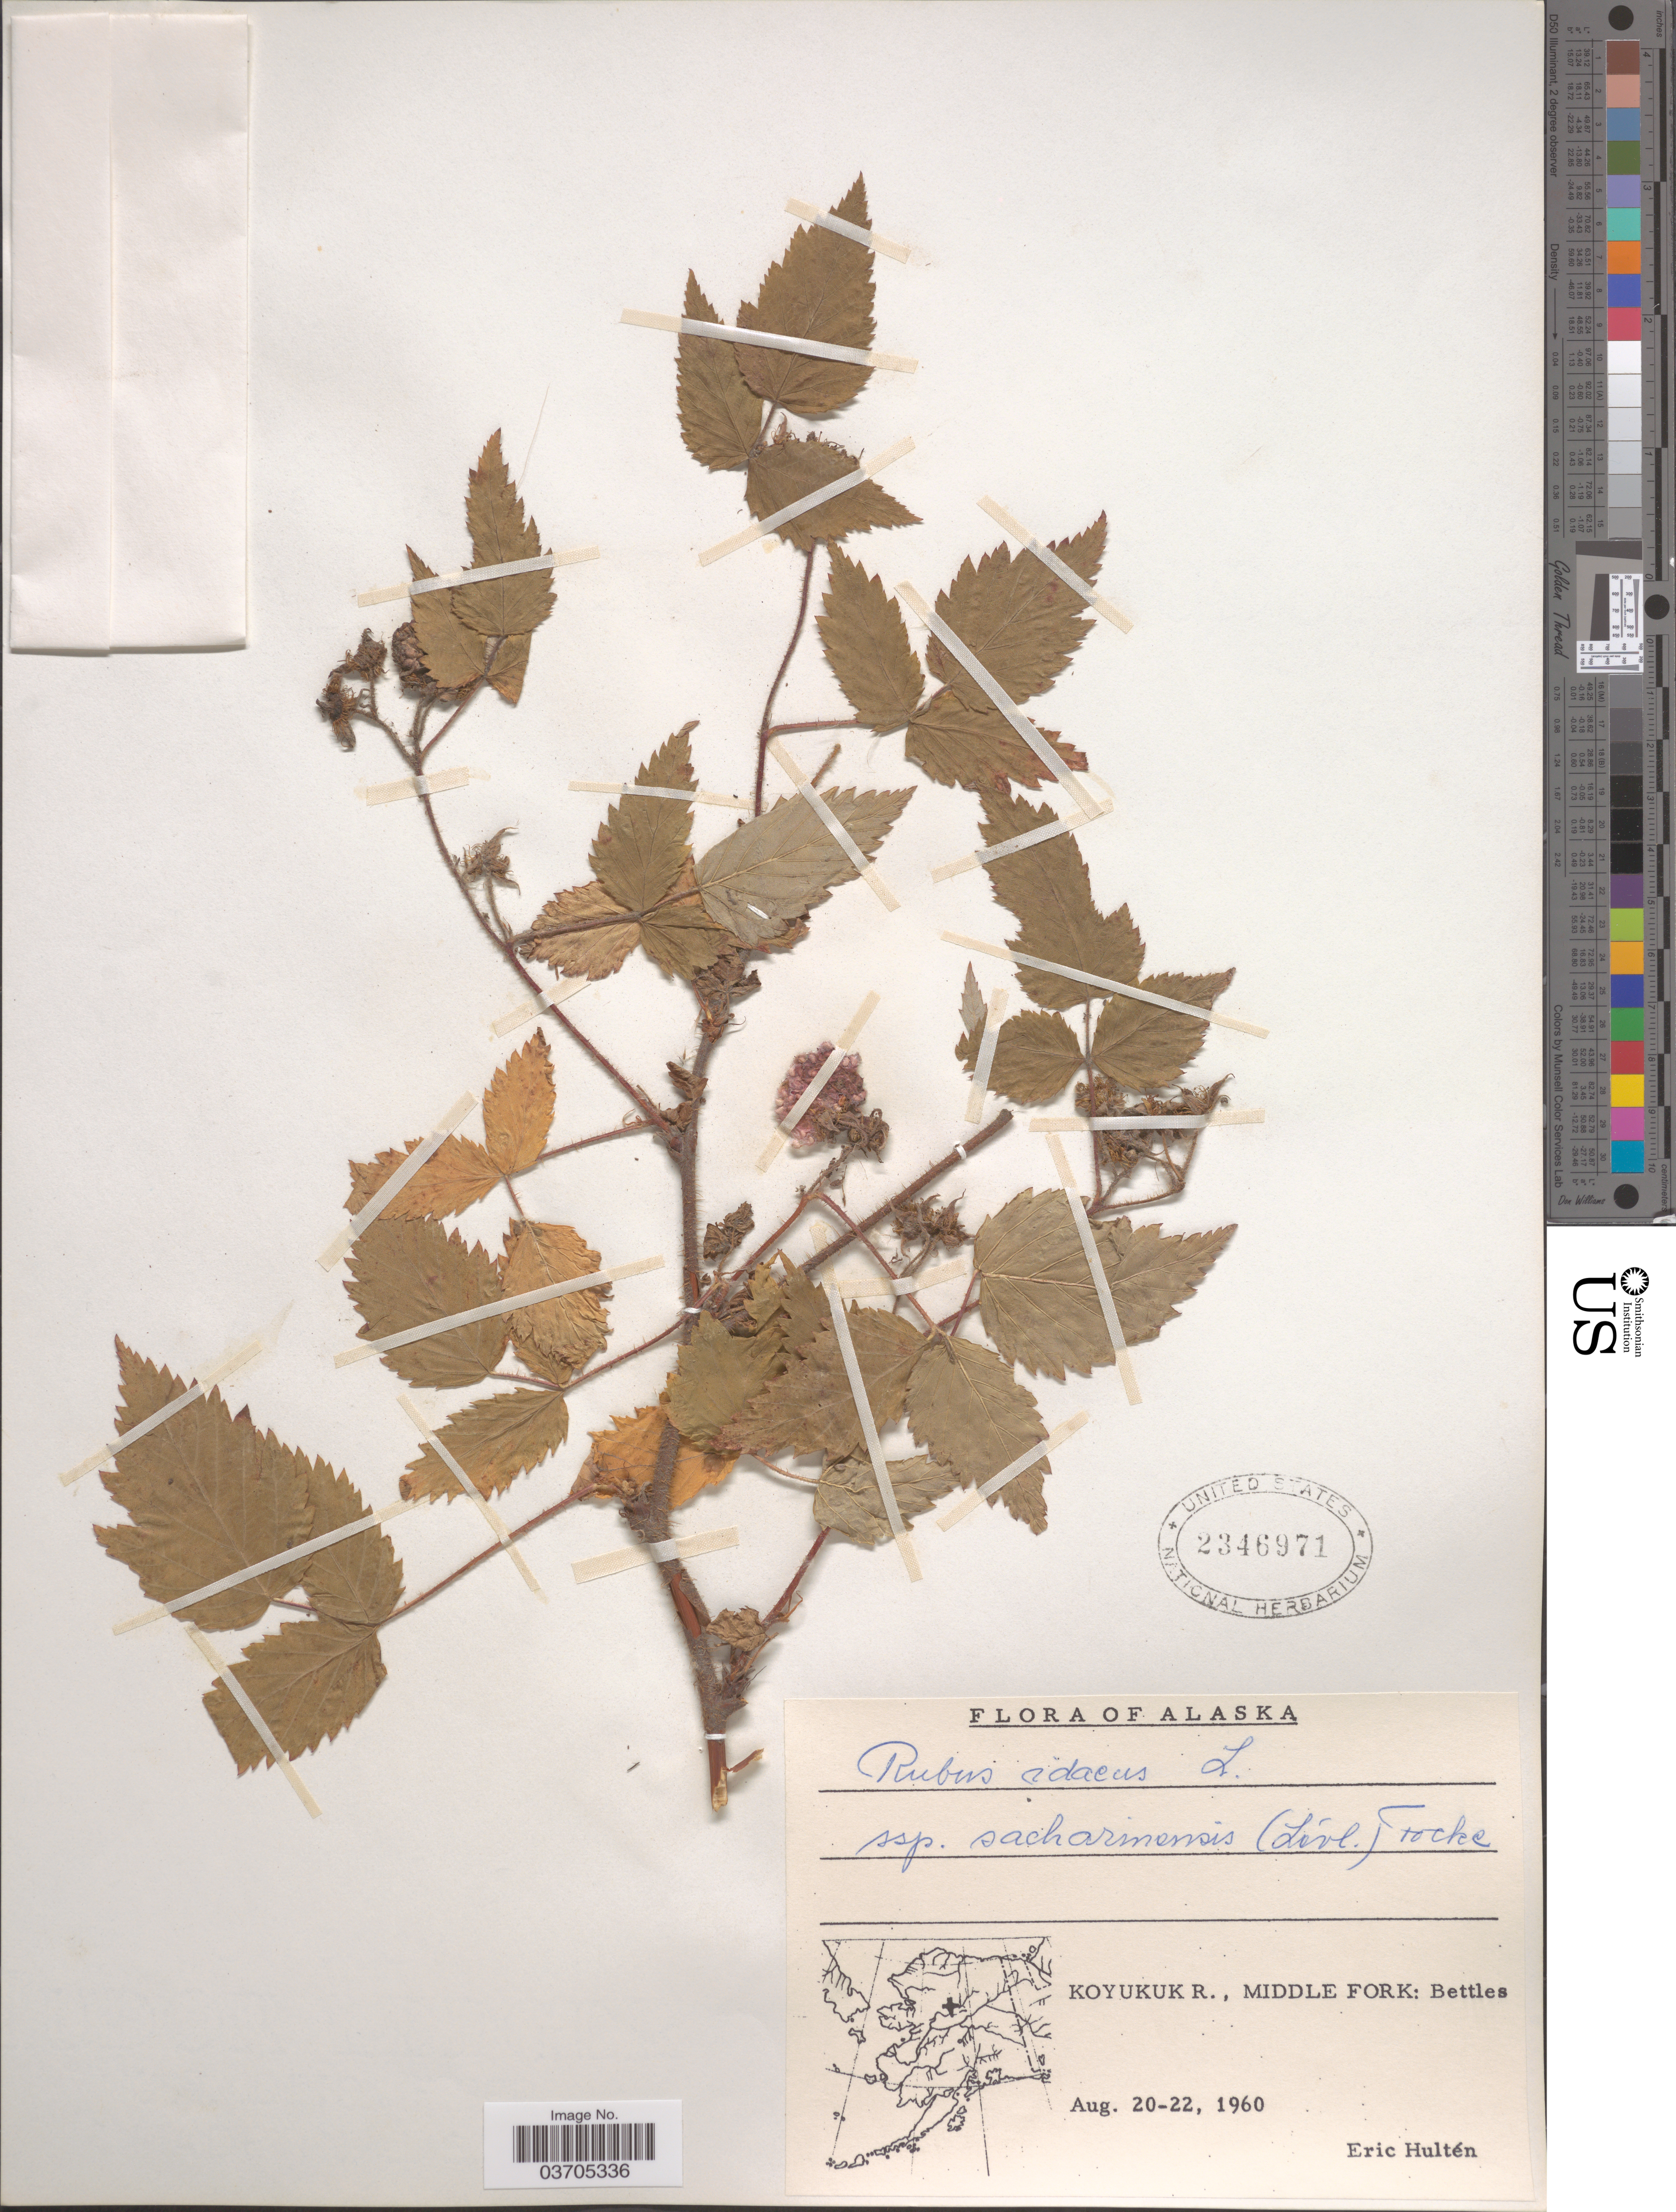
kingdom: Plantae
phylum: Tracheophyta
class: Magnoliopsida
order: Rosales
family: Rosaceae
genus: Rubus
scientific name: Rubus idaeus var. sachalinensis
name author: (H. Lév.) C.L. Hitchc.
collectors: E. G. Hultén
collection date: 1960-08-20/1960-08-22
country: United States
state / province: Alaska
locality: Koyukuk R., Middle Fork: Bettles.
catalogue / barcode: US 2346971